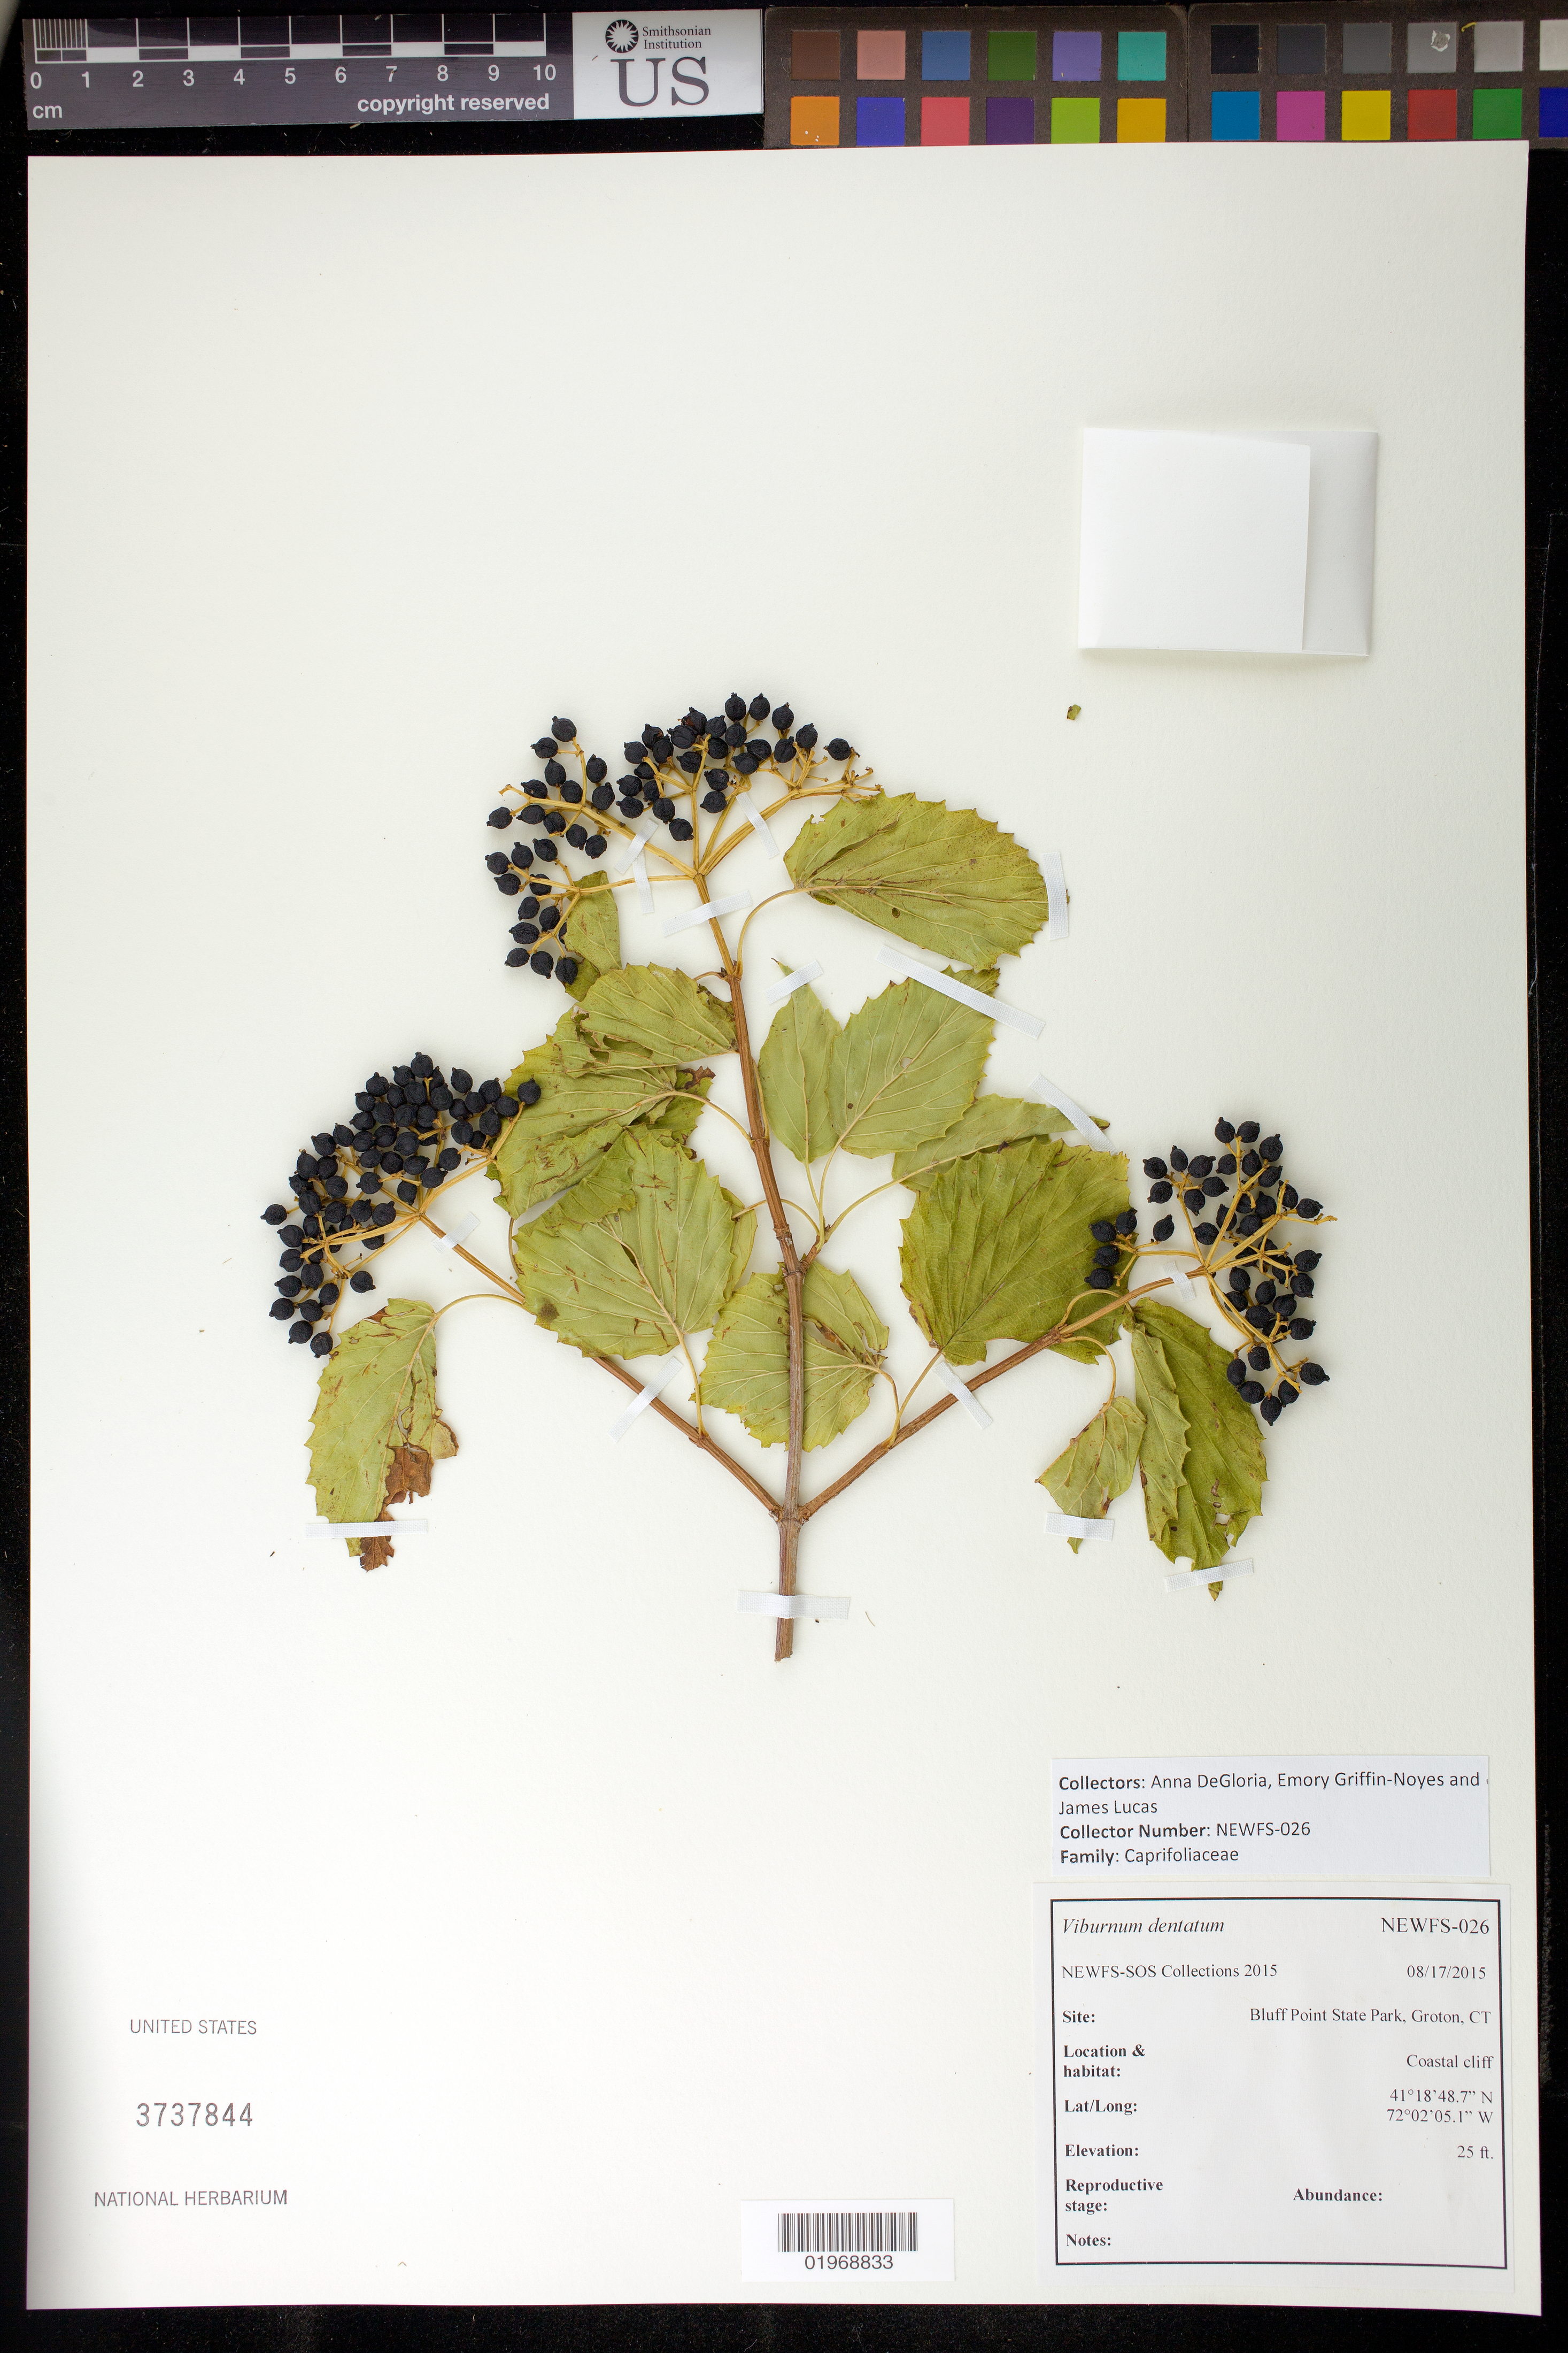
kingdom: Plantae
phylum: Tracheophyta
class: Magnoliopsida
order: Dipsacales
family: Viburnaceae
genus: Viburnum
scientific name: Viburnum dentatum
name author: L.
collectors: A. DeGloria, E. Griffin-Noyes & J. Lucas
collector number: NEWFS-026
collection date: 2015-08-17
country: United States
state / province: Connecticut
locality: Bluff Point State Park, Groton.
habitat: Brackish wetland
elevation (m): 8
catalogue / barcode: US 3737844